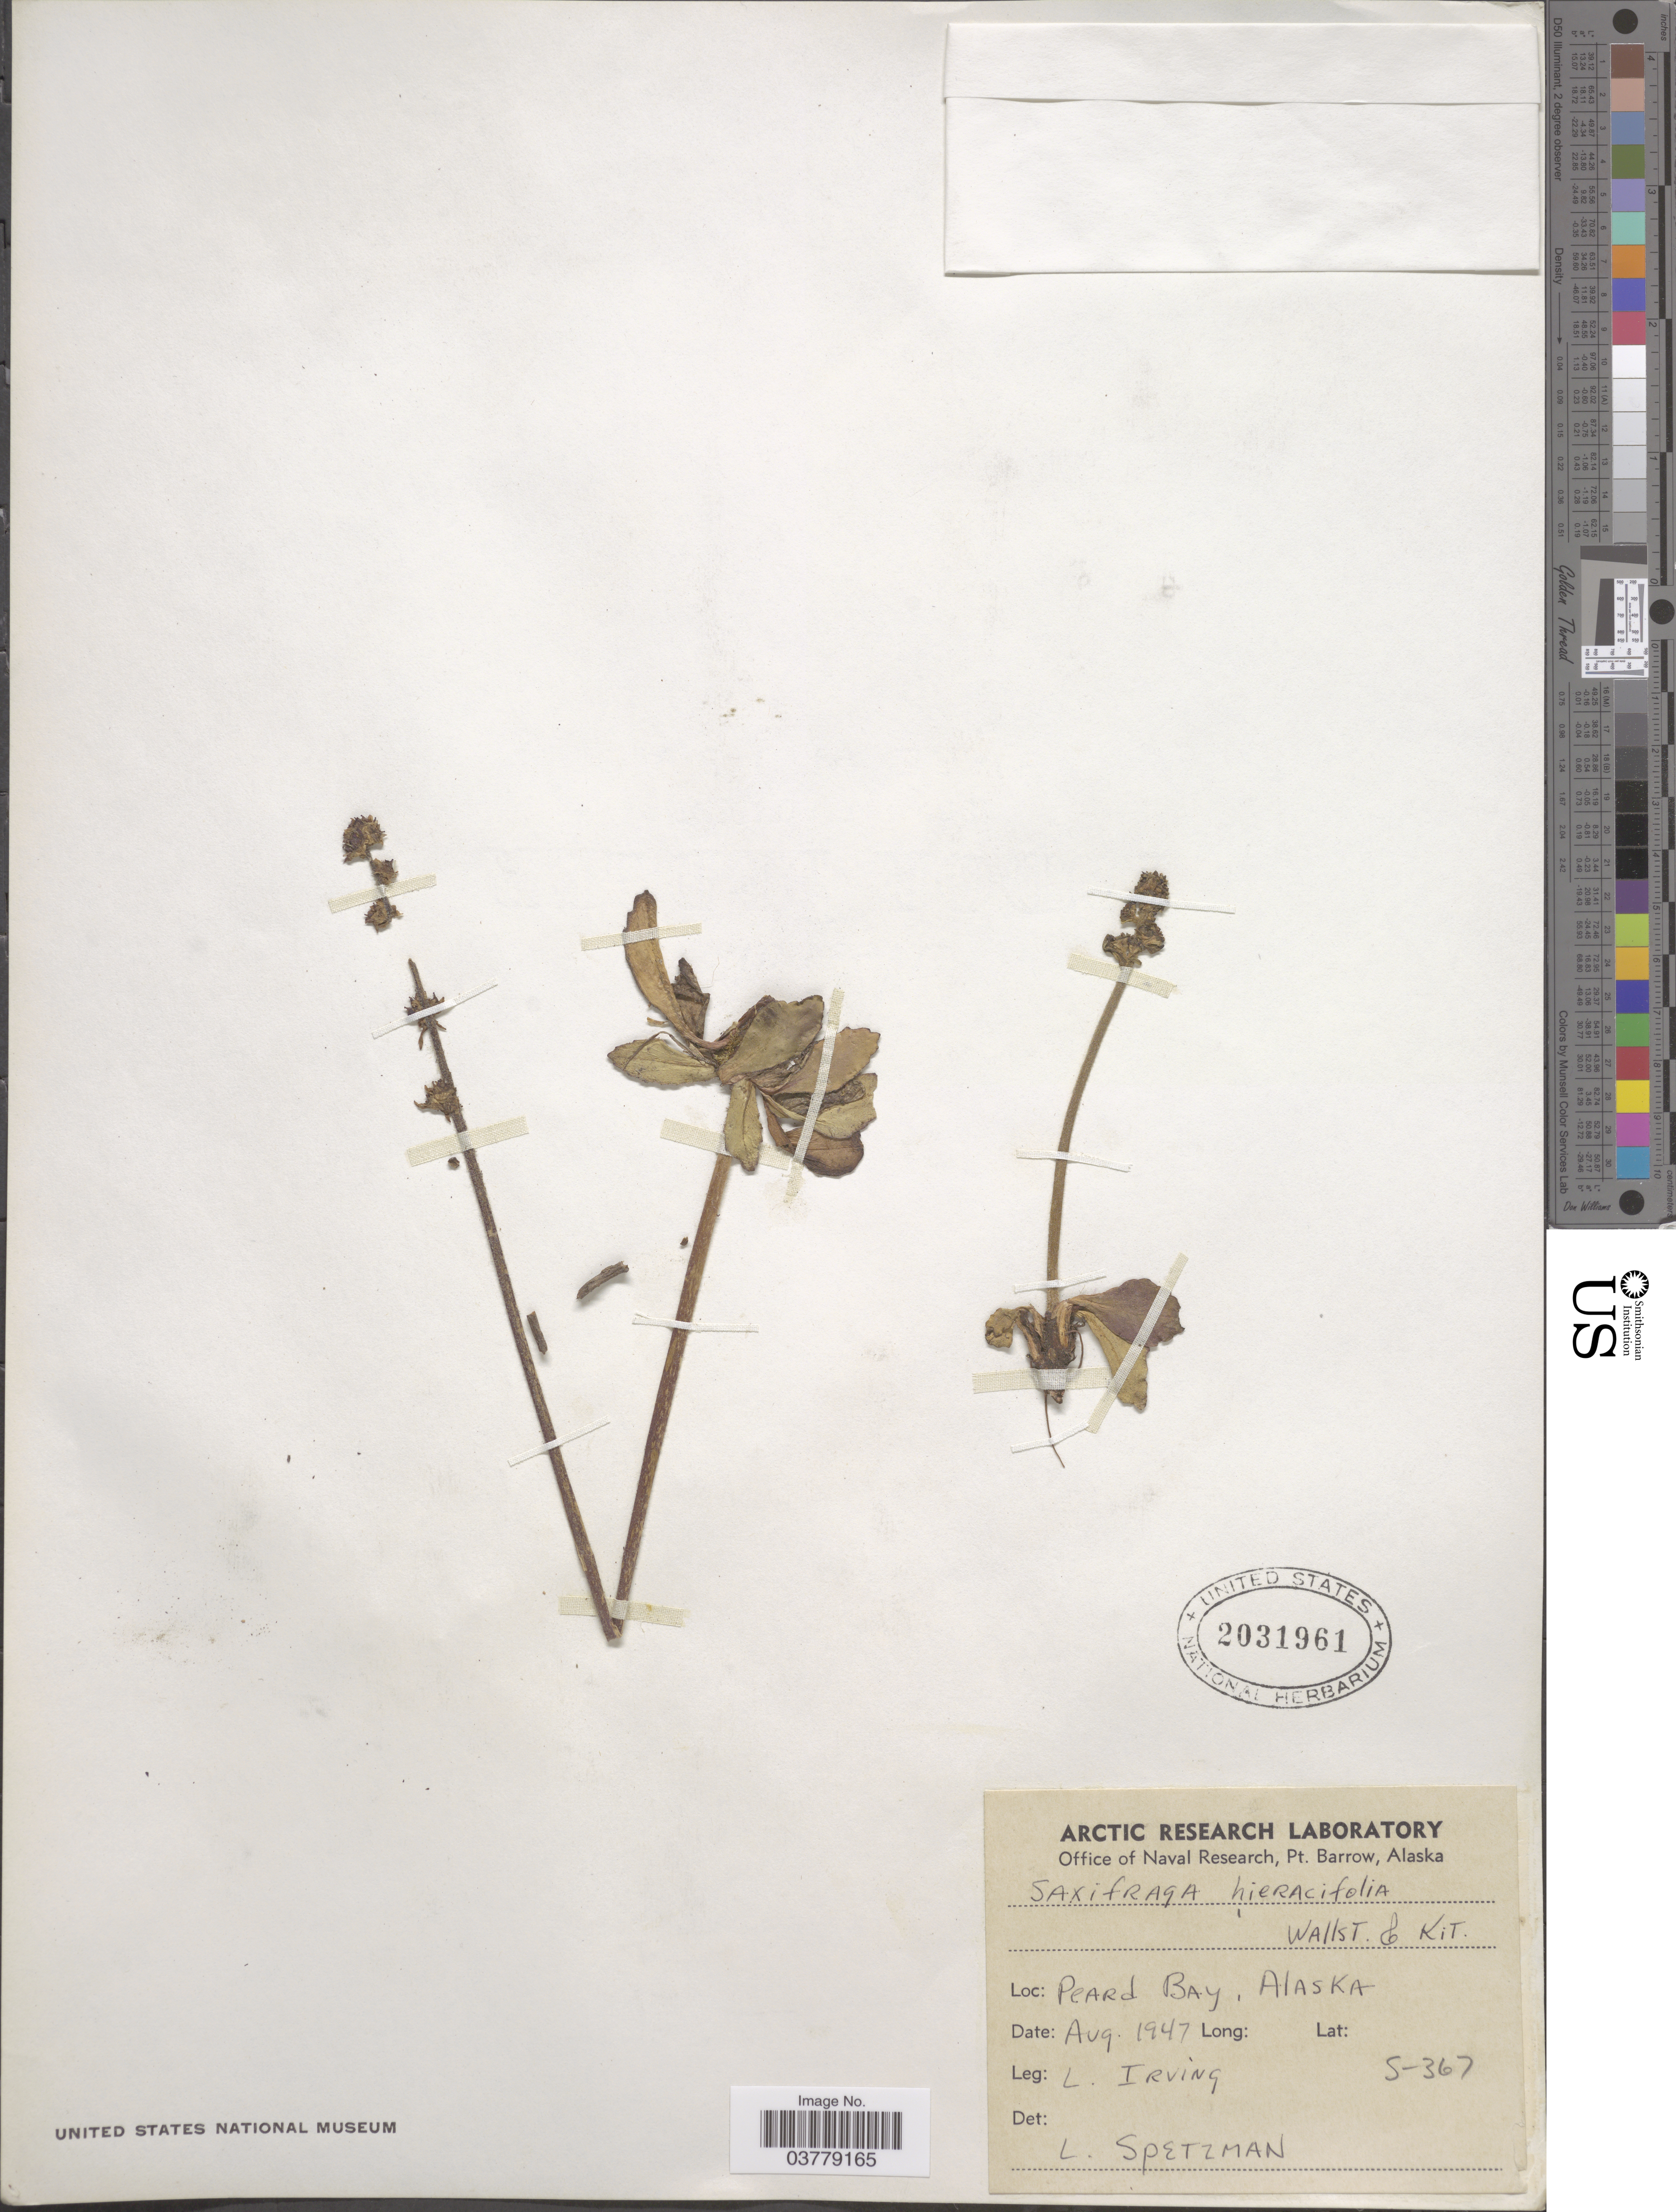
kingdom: Plantae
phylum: Tracheophyta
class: Magnoliopsida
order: Saxifragales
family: Saxifragaceae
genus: Micranthes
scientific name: Micranthes hieraciifolia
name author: (Waldst. & Kit. ex Willd.) Haw.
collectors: L. Irving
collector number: S-367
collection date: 1947-08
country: United States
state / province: Alaska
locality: Peard Bay.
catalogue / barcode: US 2031961